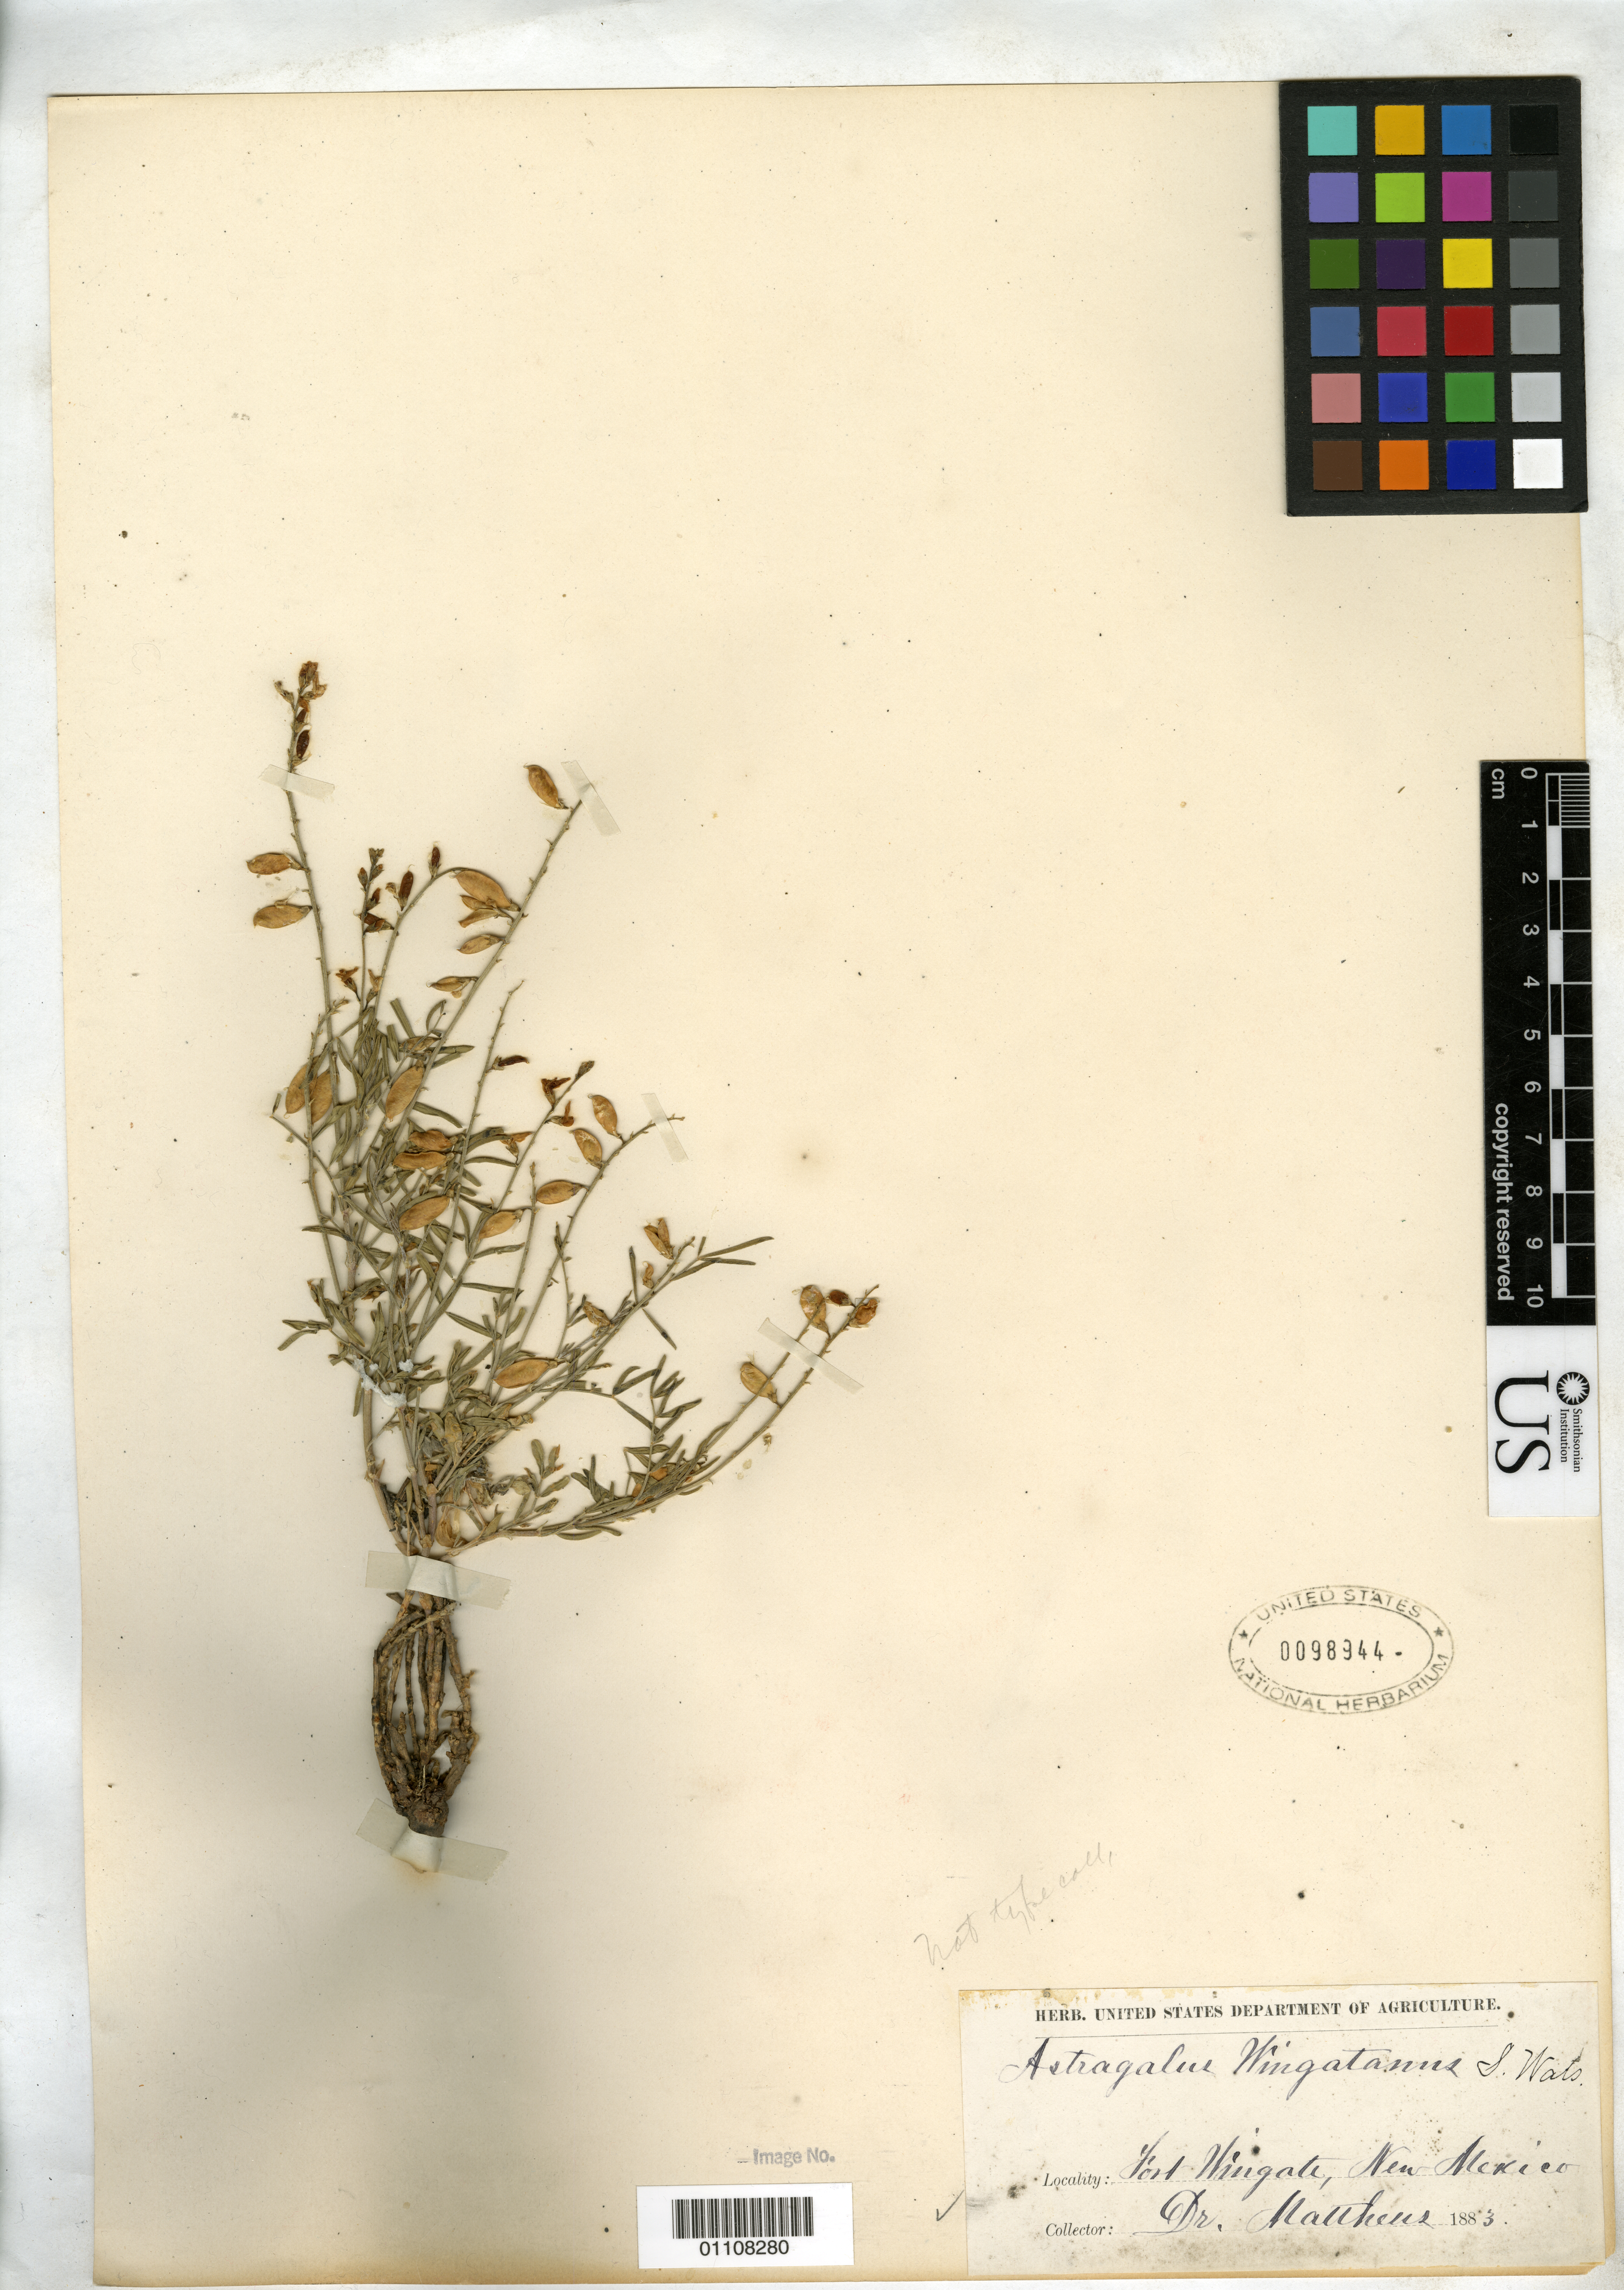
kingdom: Plantae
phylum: Tracheophyta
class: Magnoliopsida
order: Fabales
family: Fabaceae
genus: Astragalus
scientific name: Astragalus wingatanus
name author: S. Watson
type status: Possible Syntype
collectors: -- Matthews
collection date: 1883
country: United States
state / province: New Mexico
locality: Fort Wingate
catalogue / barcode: US 98944